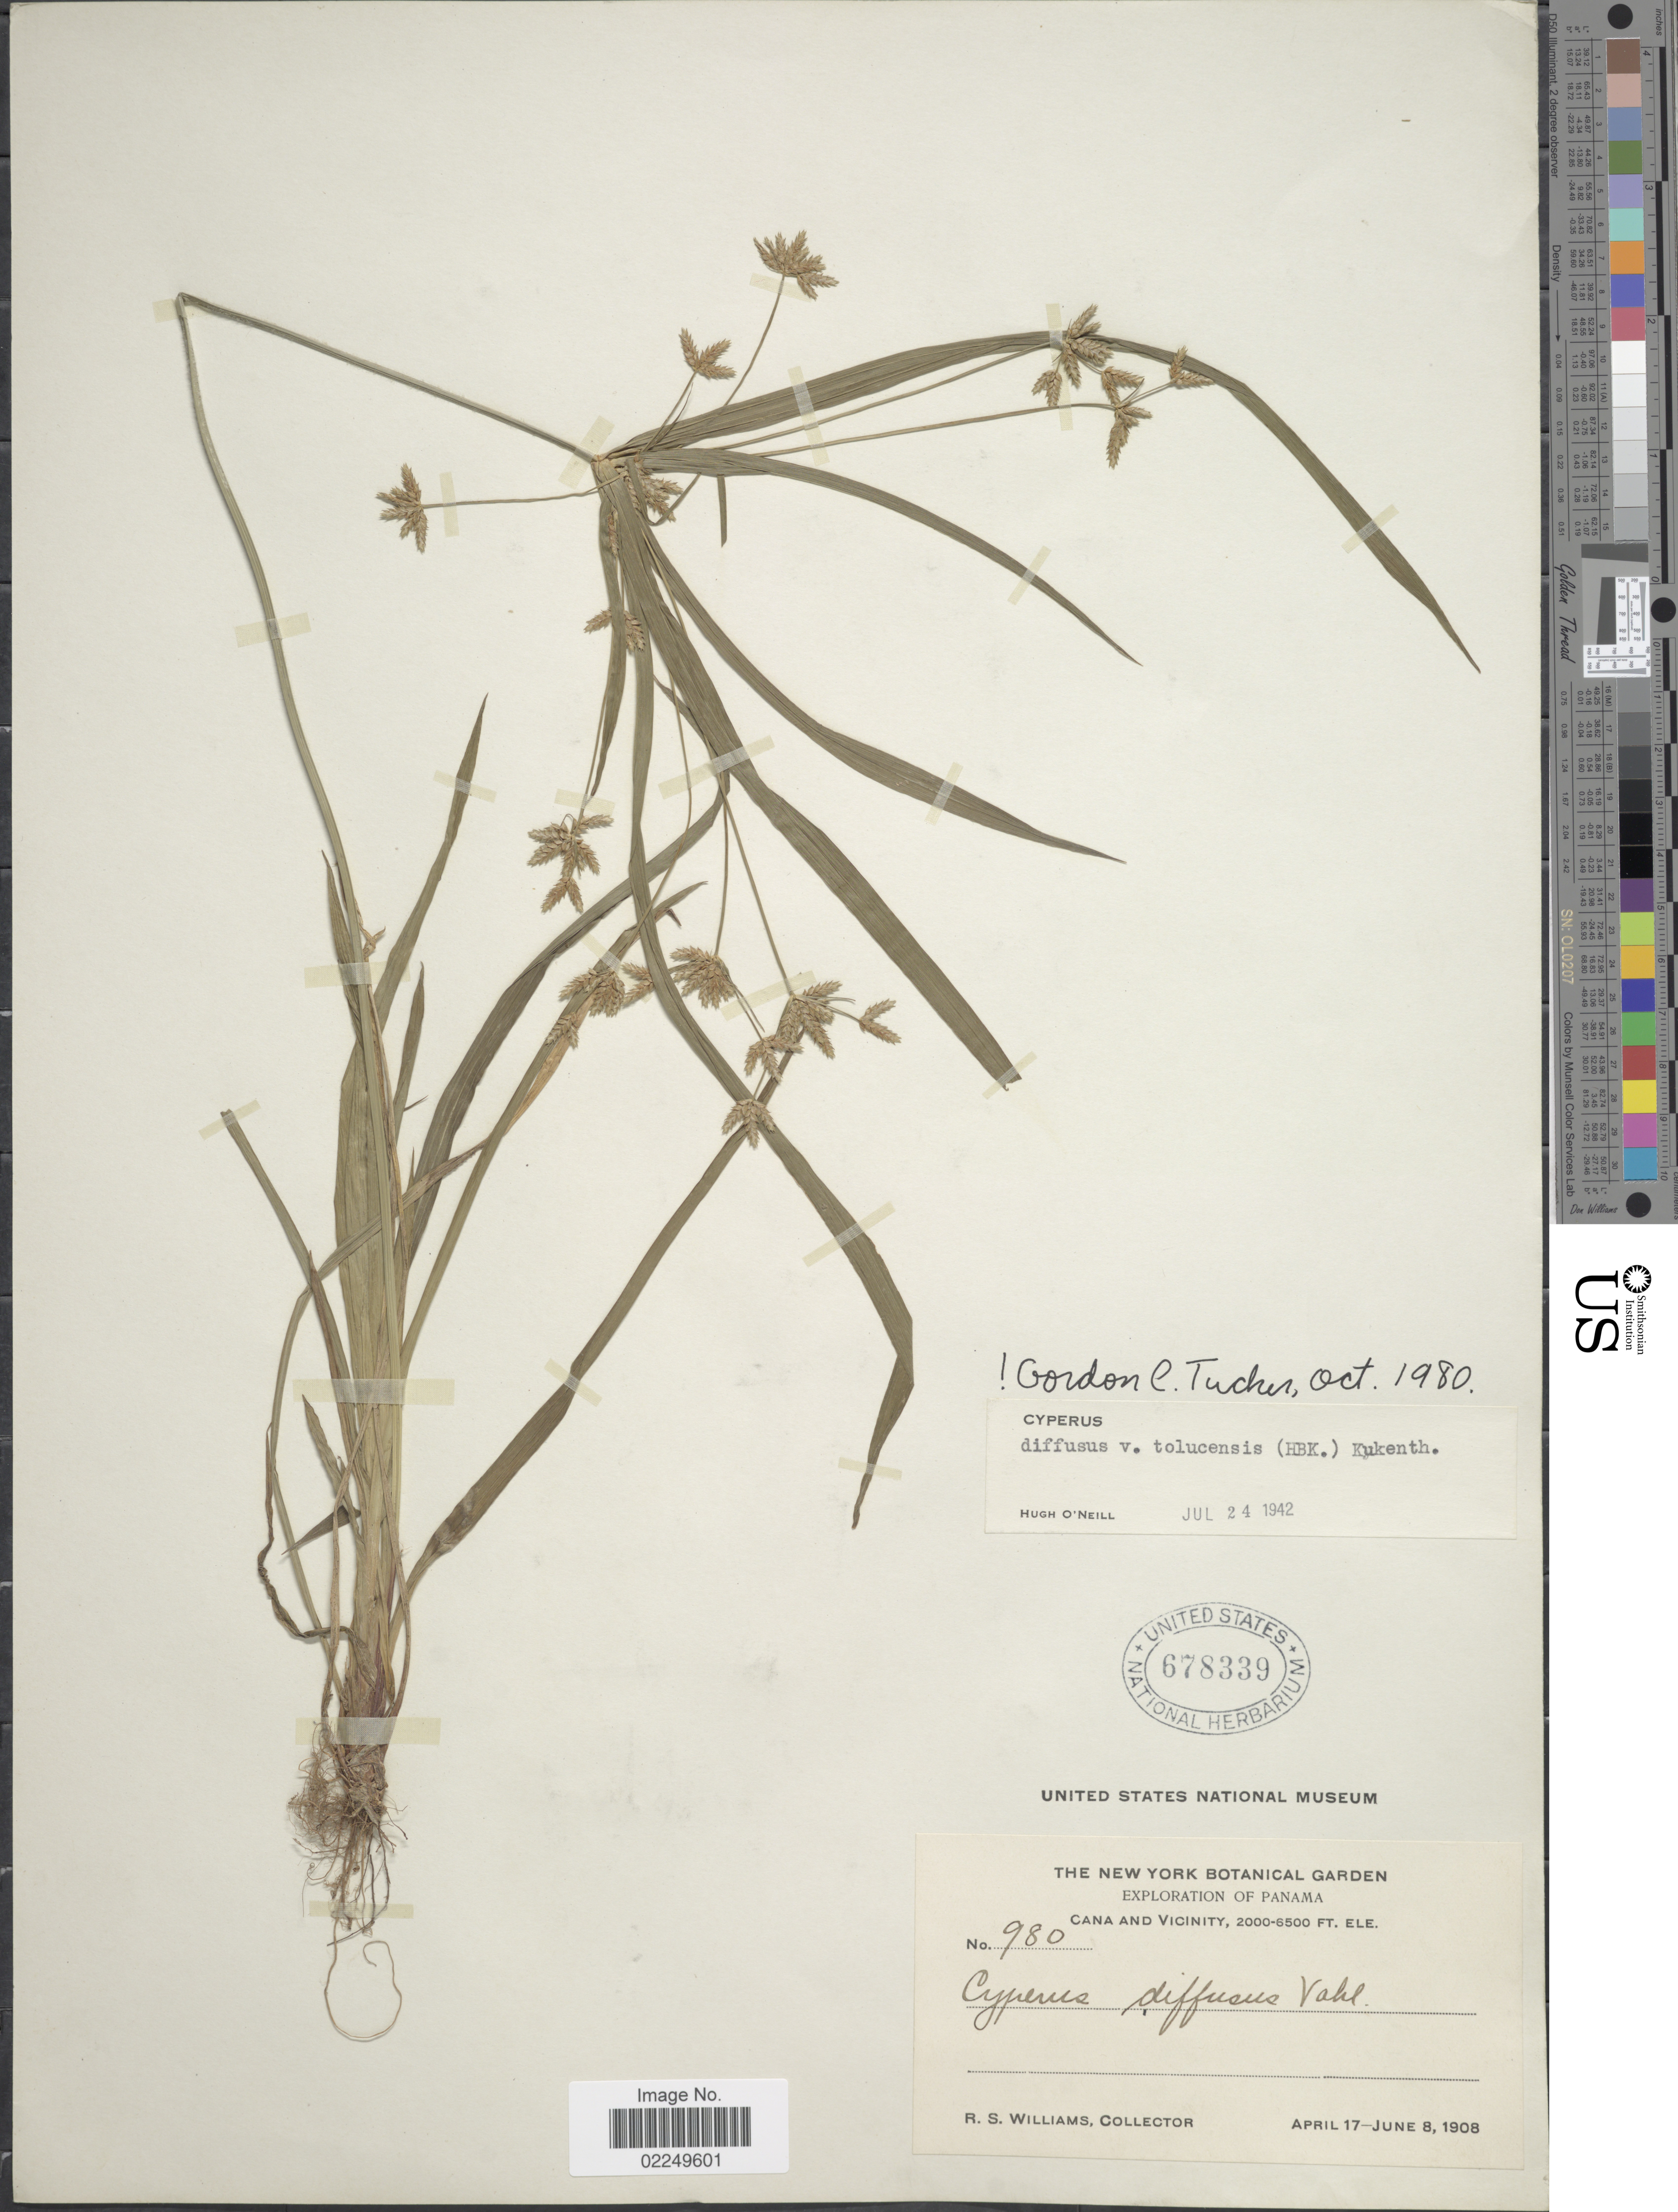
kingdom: Plantae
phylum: Tracheophyta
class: Liliopsida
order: Poales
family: Cyperaceae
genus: Cyperus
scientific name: Cyperus laxus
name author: Lam.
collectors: R. S. Williams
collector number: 980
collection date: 1908-04-17/1908-06-08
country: Panama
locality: Cana and Vicinity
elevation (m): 610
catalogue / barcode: US 678339